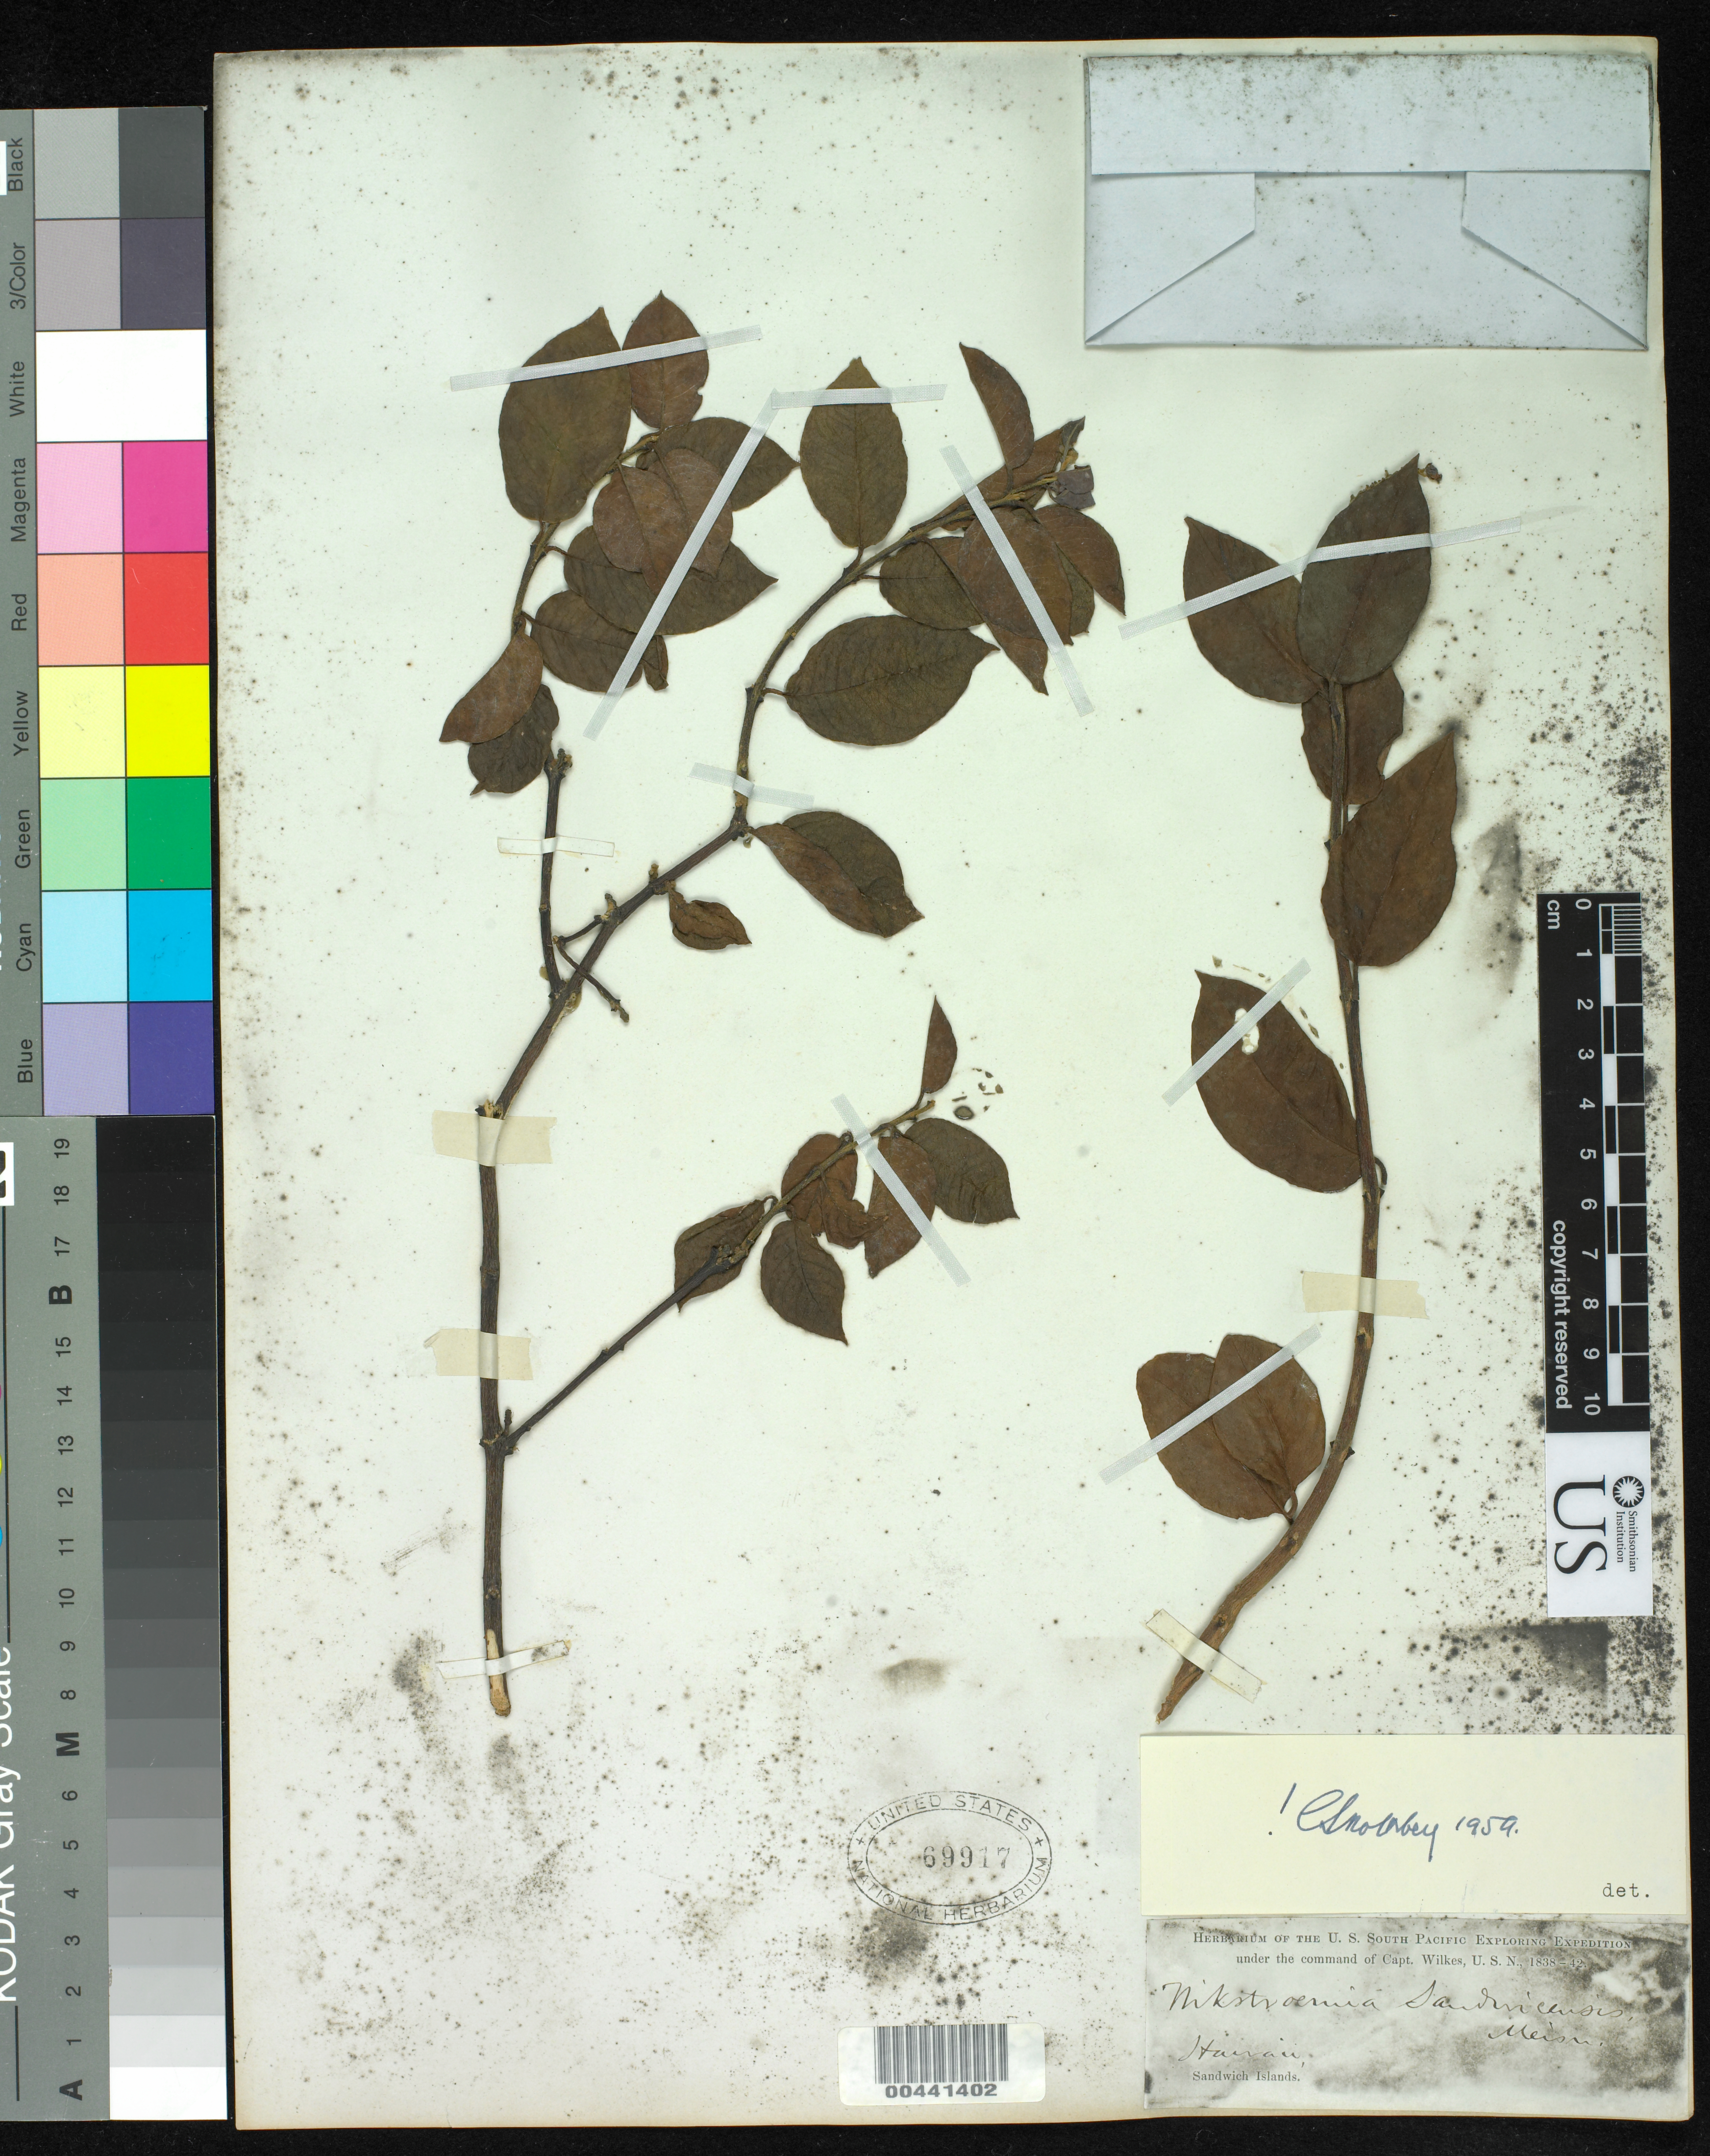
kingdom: Plantae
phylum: Tracheophyta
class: Magnoliopsida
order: Malvales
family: Thymelaeaceae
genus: Wikstroemia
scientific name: Wikstroemia sandwicensis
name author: Meisn.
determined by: Skottsberg, C. J. F.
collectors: Wilkes Explor. Exped.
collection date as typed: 1838 to -- --- 1842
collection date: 1838/1842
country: United States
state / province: Hawaii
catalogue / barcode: US 69917